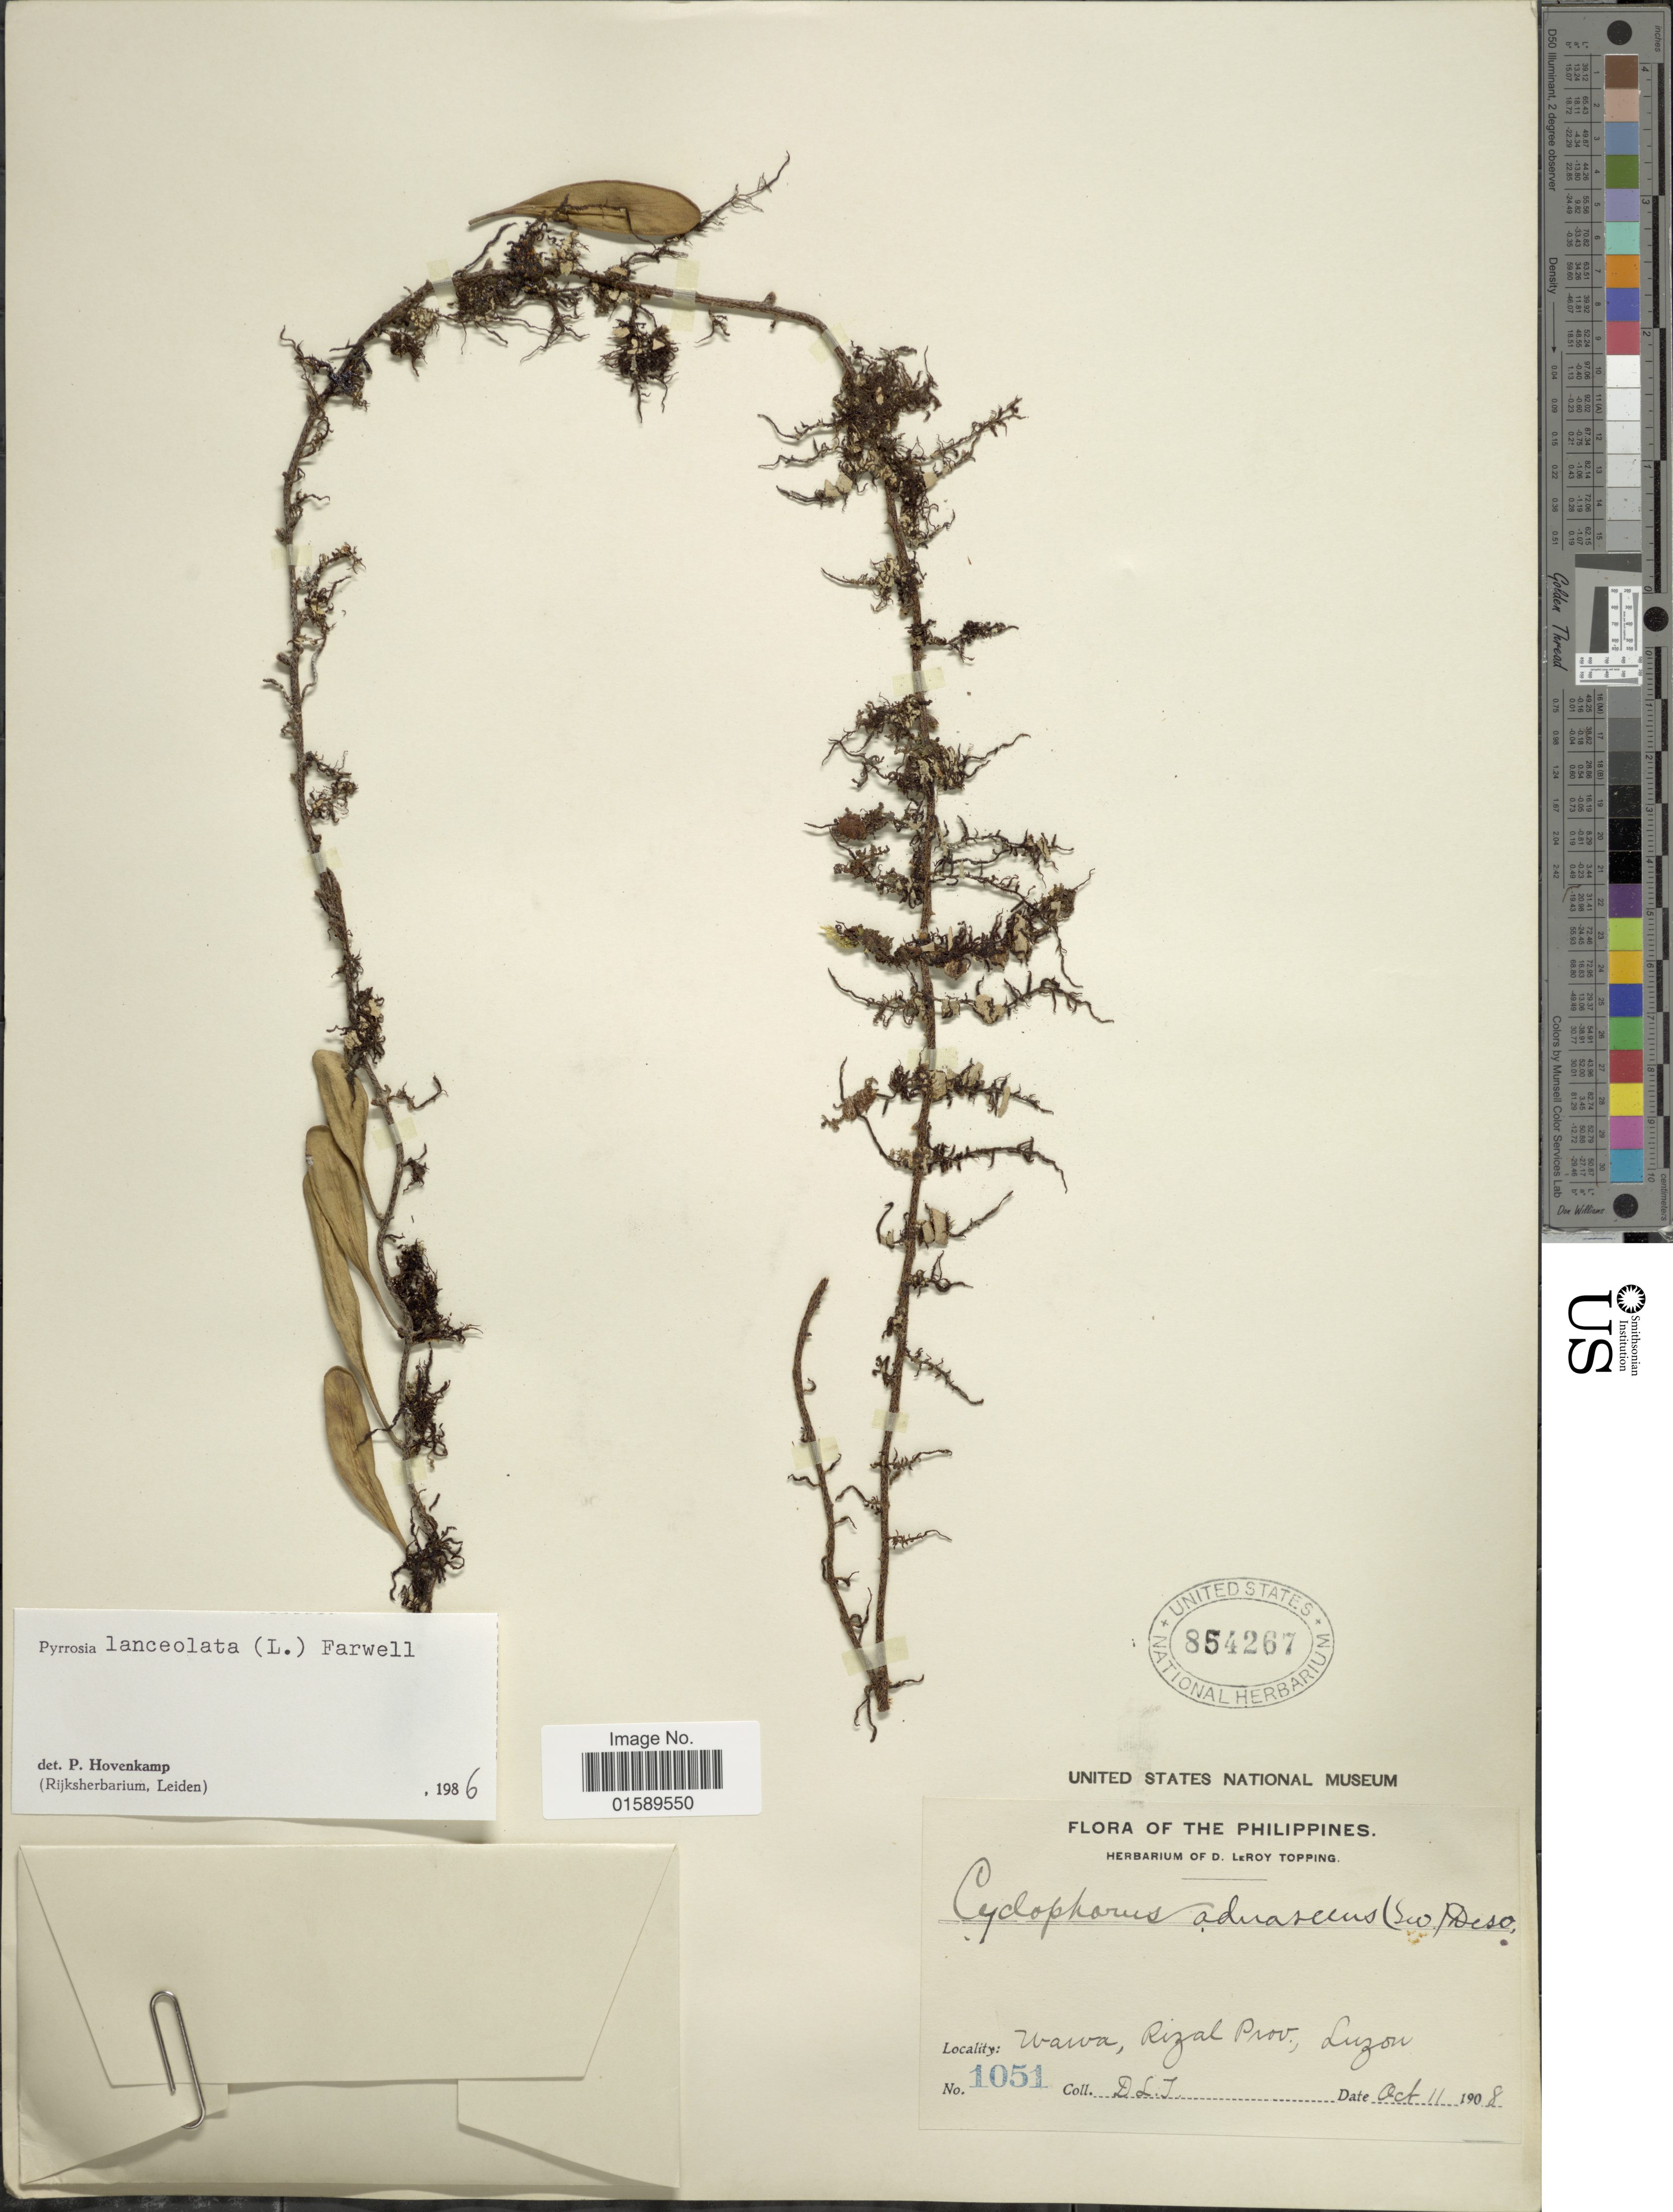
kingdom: Plantae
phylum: Tracheophyta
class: Polypodiopsida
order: Polypodiales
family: Polypodiaceae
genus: Pyrrosia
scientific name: Pyrrosia lanceolata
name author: (L.) Farw.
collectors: D. L. Topping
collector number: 1051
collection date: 1908-10-11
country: Philippines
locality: Wawa, Rizal Prov., Luzon.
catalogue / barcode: US 854267